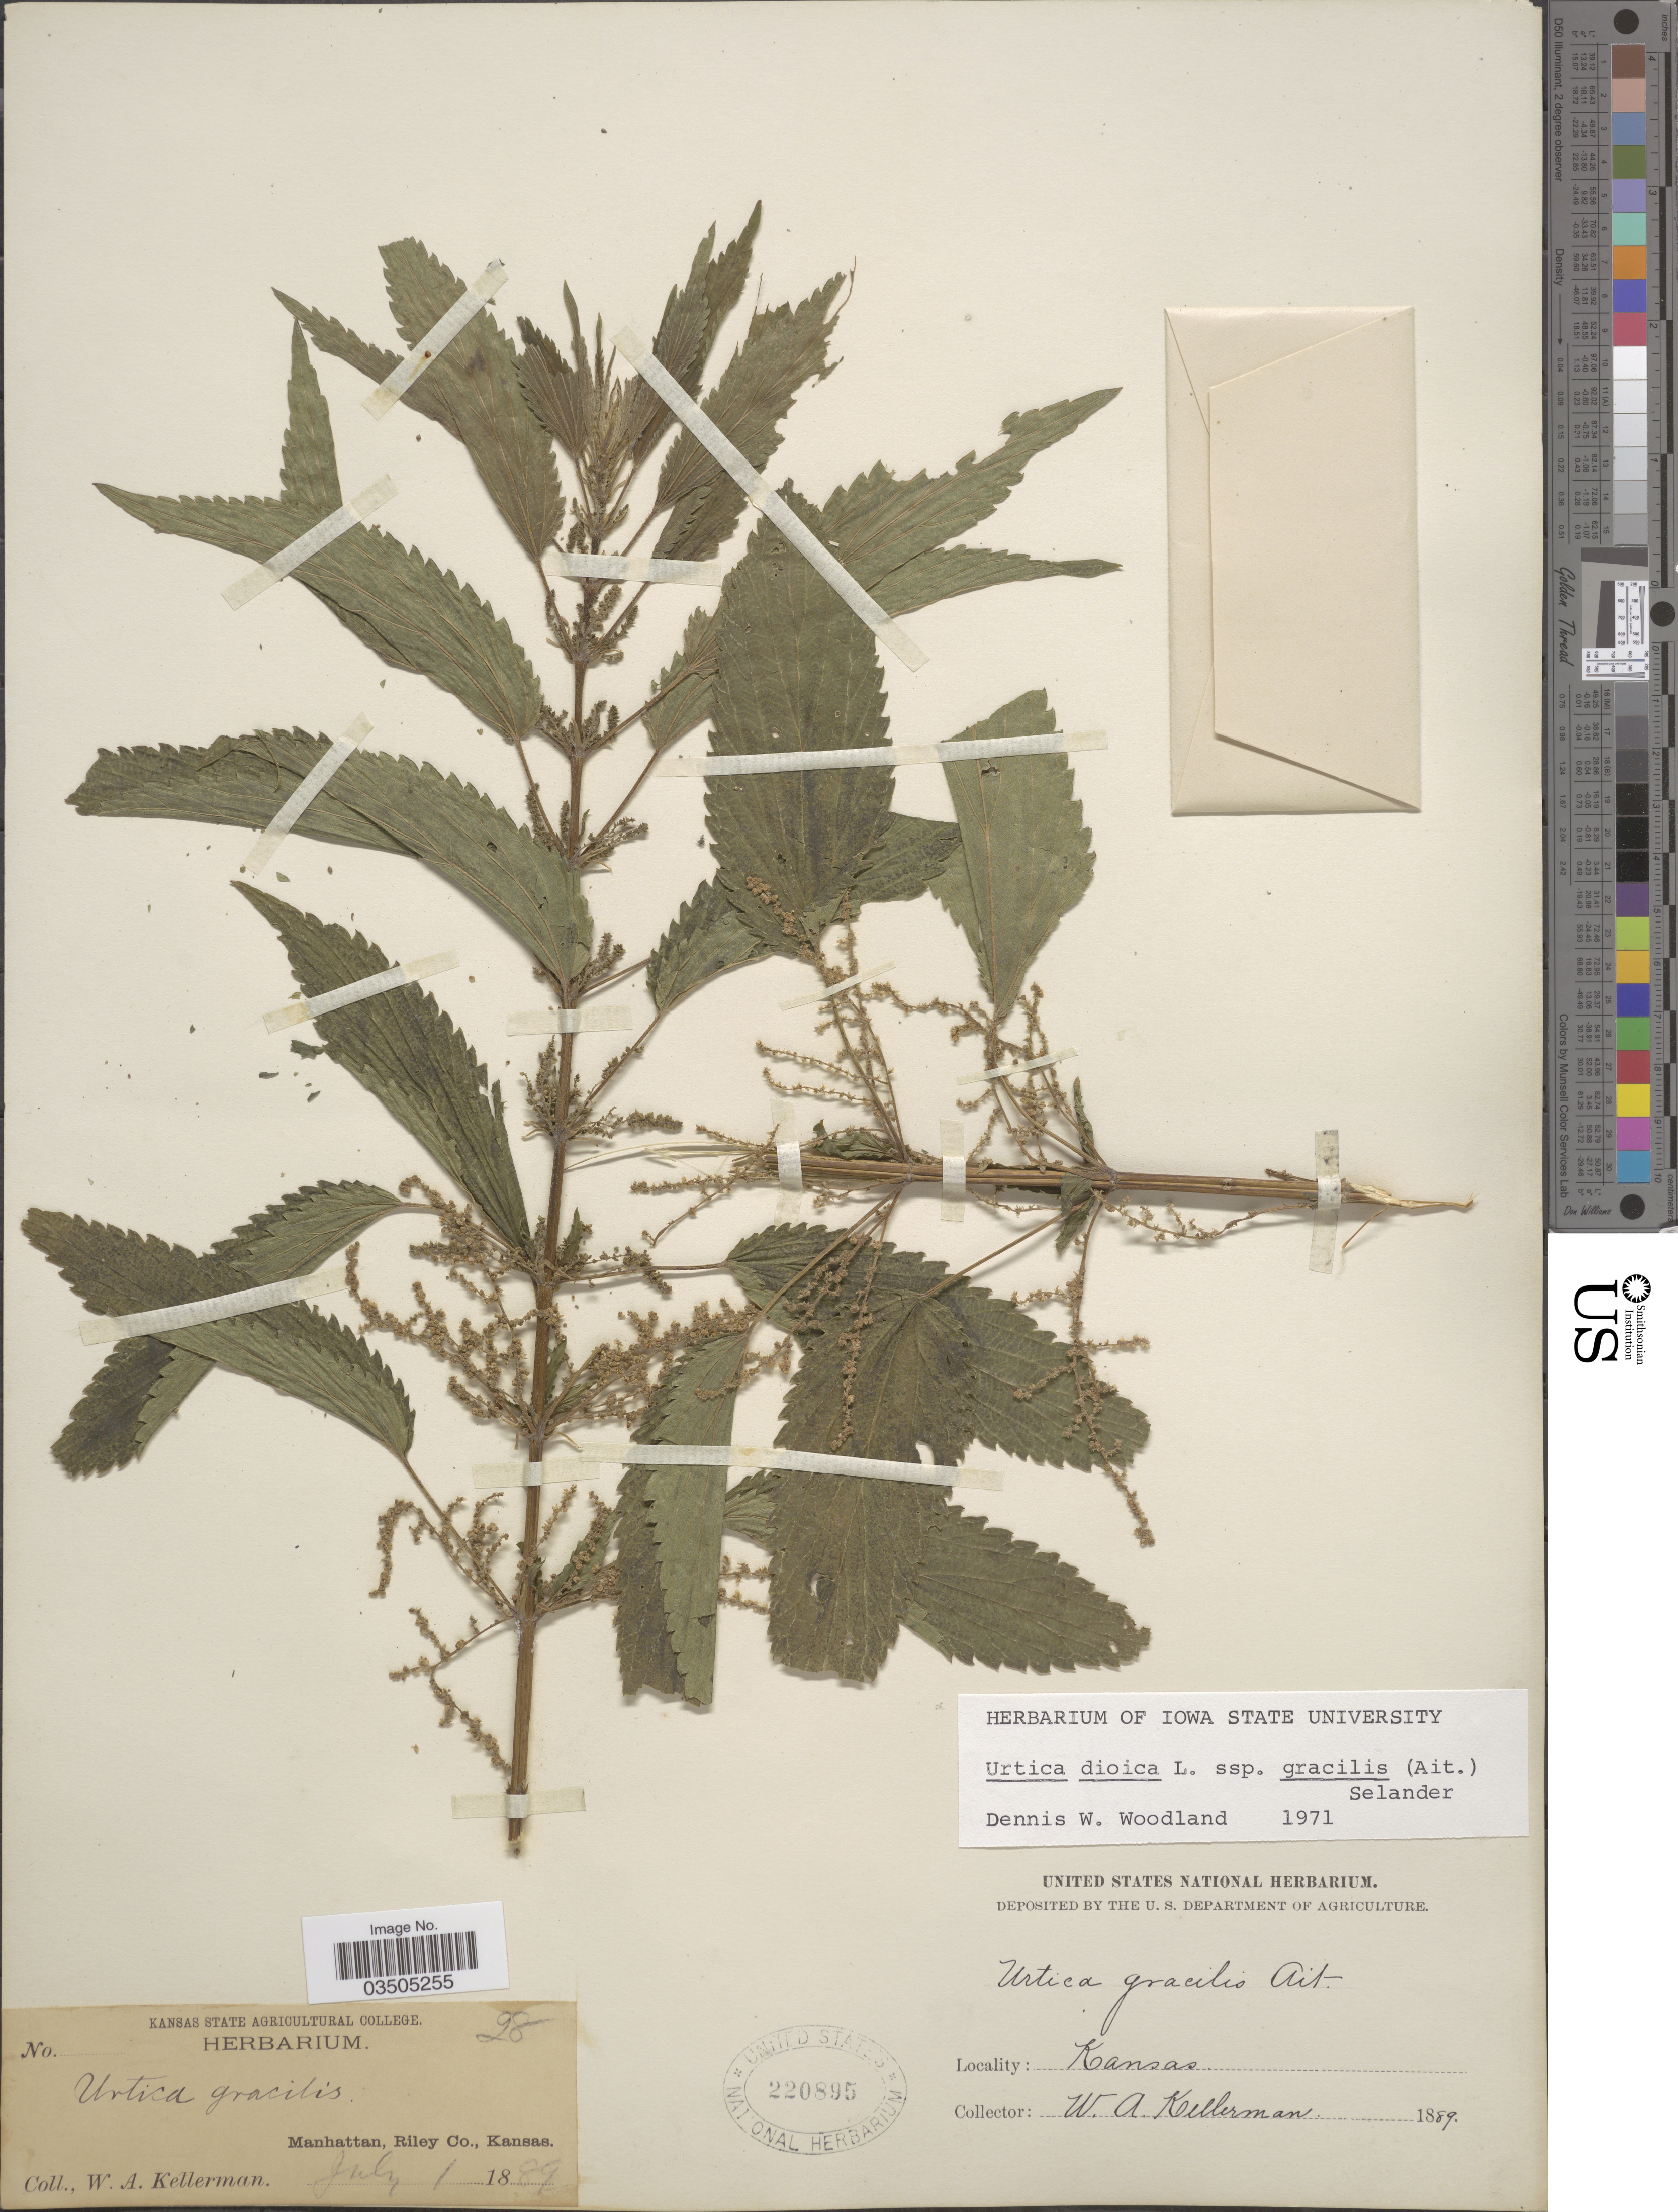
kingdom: Plantae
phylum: Tracheophyta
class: Magnoliopsida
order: Rosales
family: Urticaceae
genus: Urtica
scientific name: Urtica dioica subsp. gracilis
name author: L.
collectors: W. Kellerman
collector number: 28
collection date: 1889-07-01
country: United States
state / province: Kansas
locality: Manhattan, Riley Co.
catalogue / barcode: US 220895